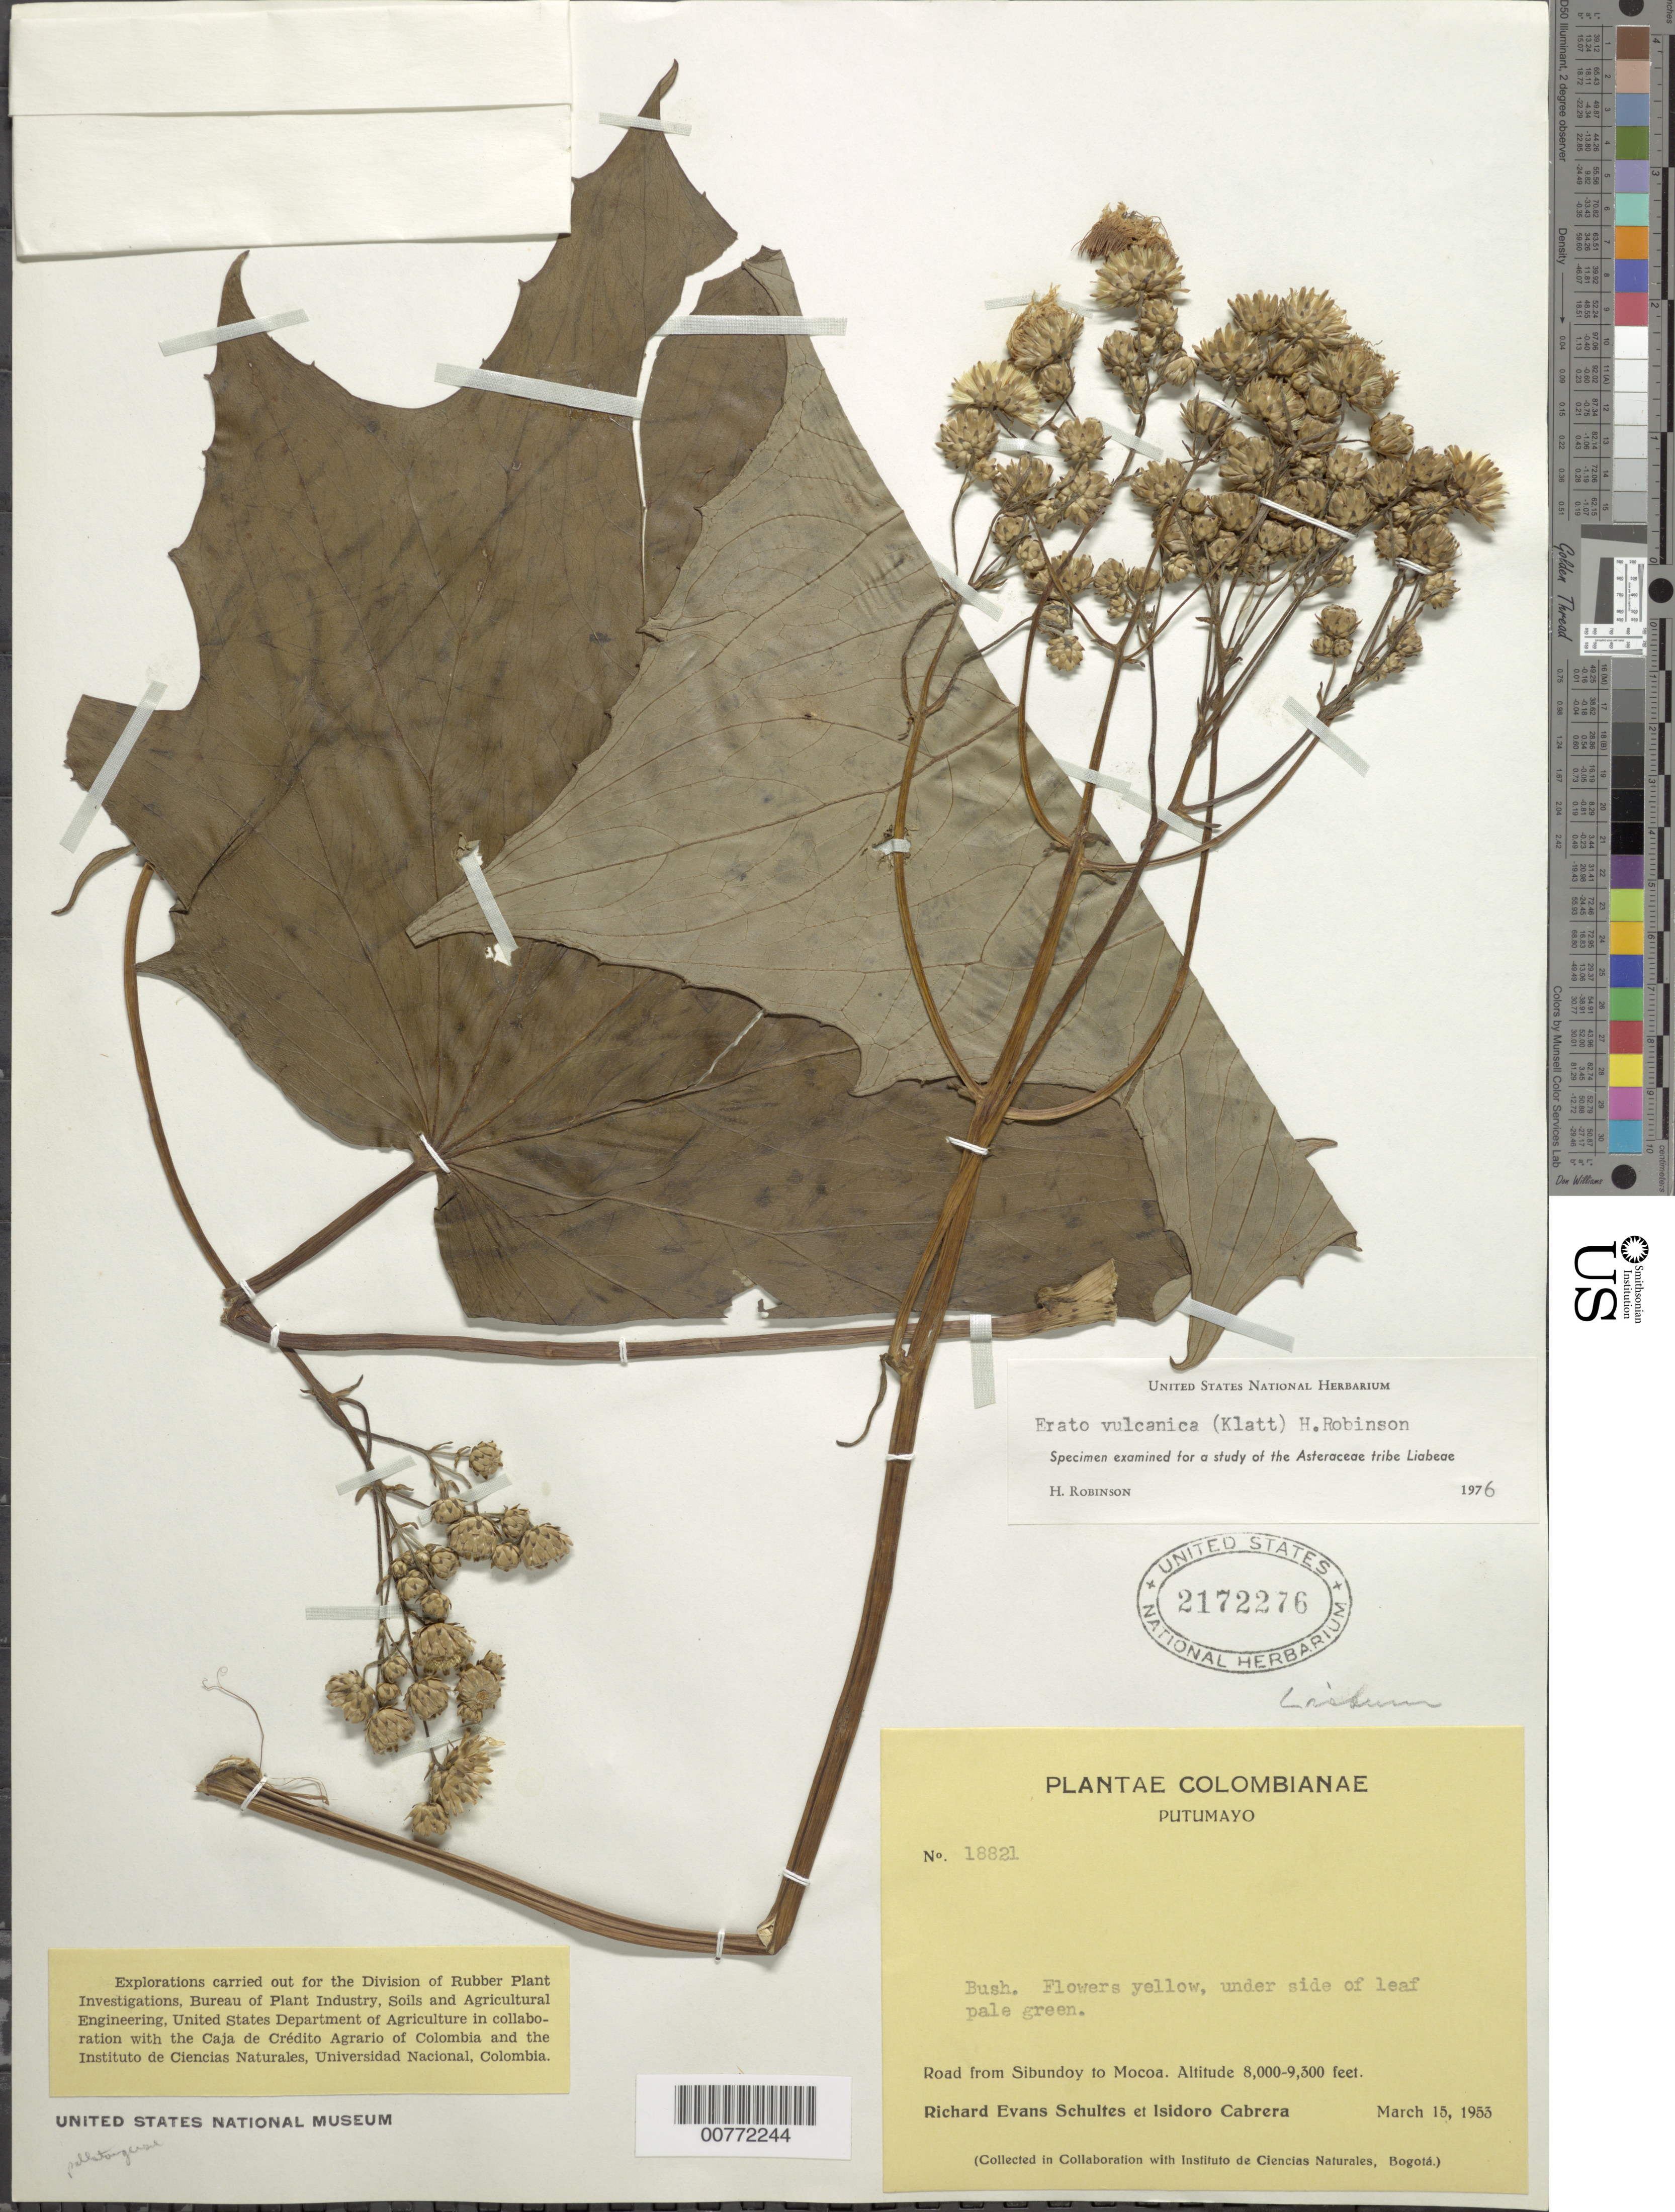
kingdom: Plantae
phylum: Tracheophyta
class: Magnoliopsida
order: Asterales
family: Asteraceae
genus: Erato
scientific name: Erato vulcanica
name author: (Klatt) H. Rob.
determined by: Robinson, Harold E., (US)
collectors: R. E. Schultes & I. Cabrera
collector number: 18821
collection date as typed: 15 March 1953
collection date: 1953-03-15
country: Colombia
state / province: Putumayo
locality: Sibundoy to Moccoa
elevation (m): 2438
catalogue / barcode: US 2172276